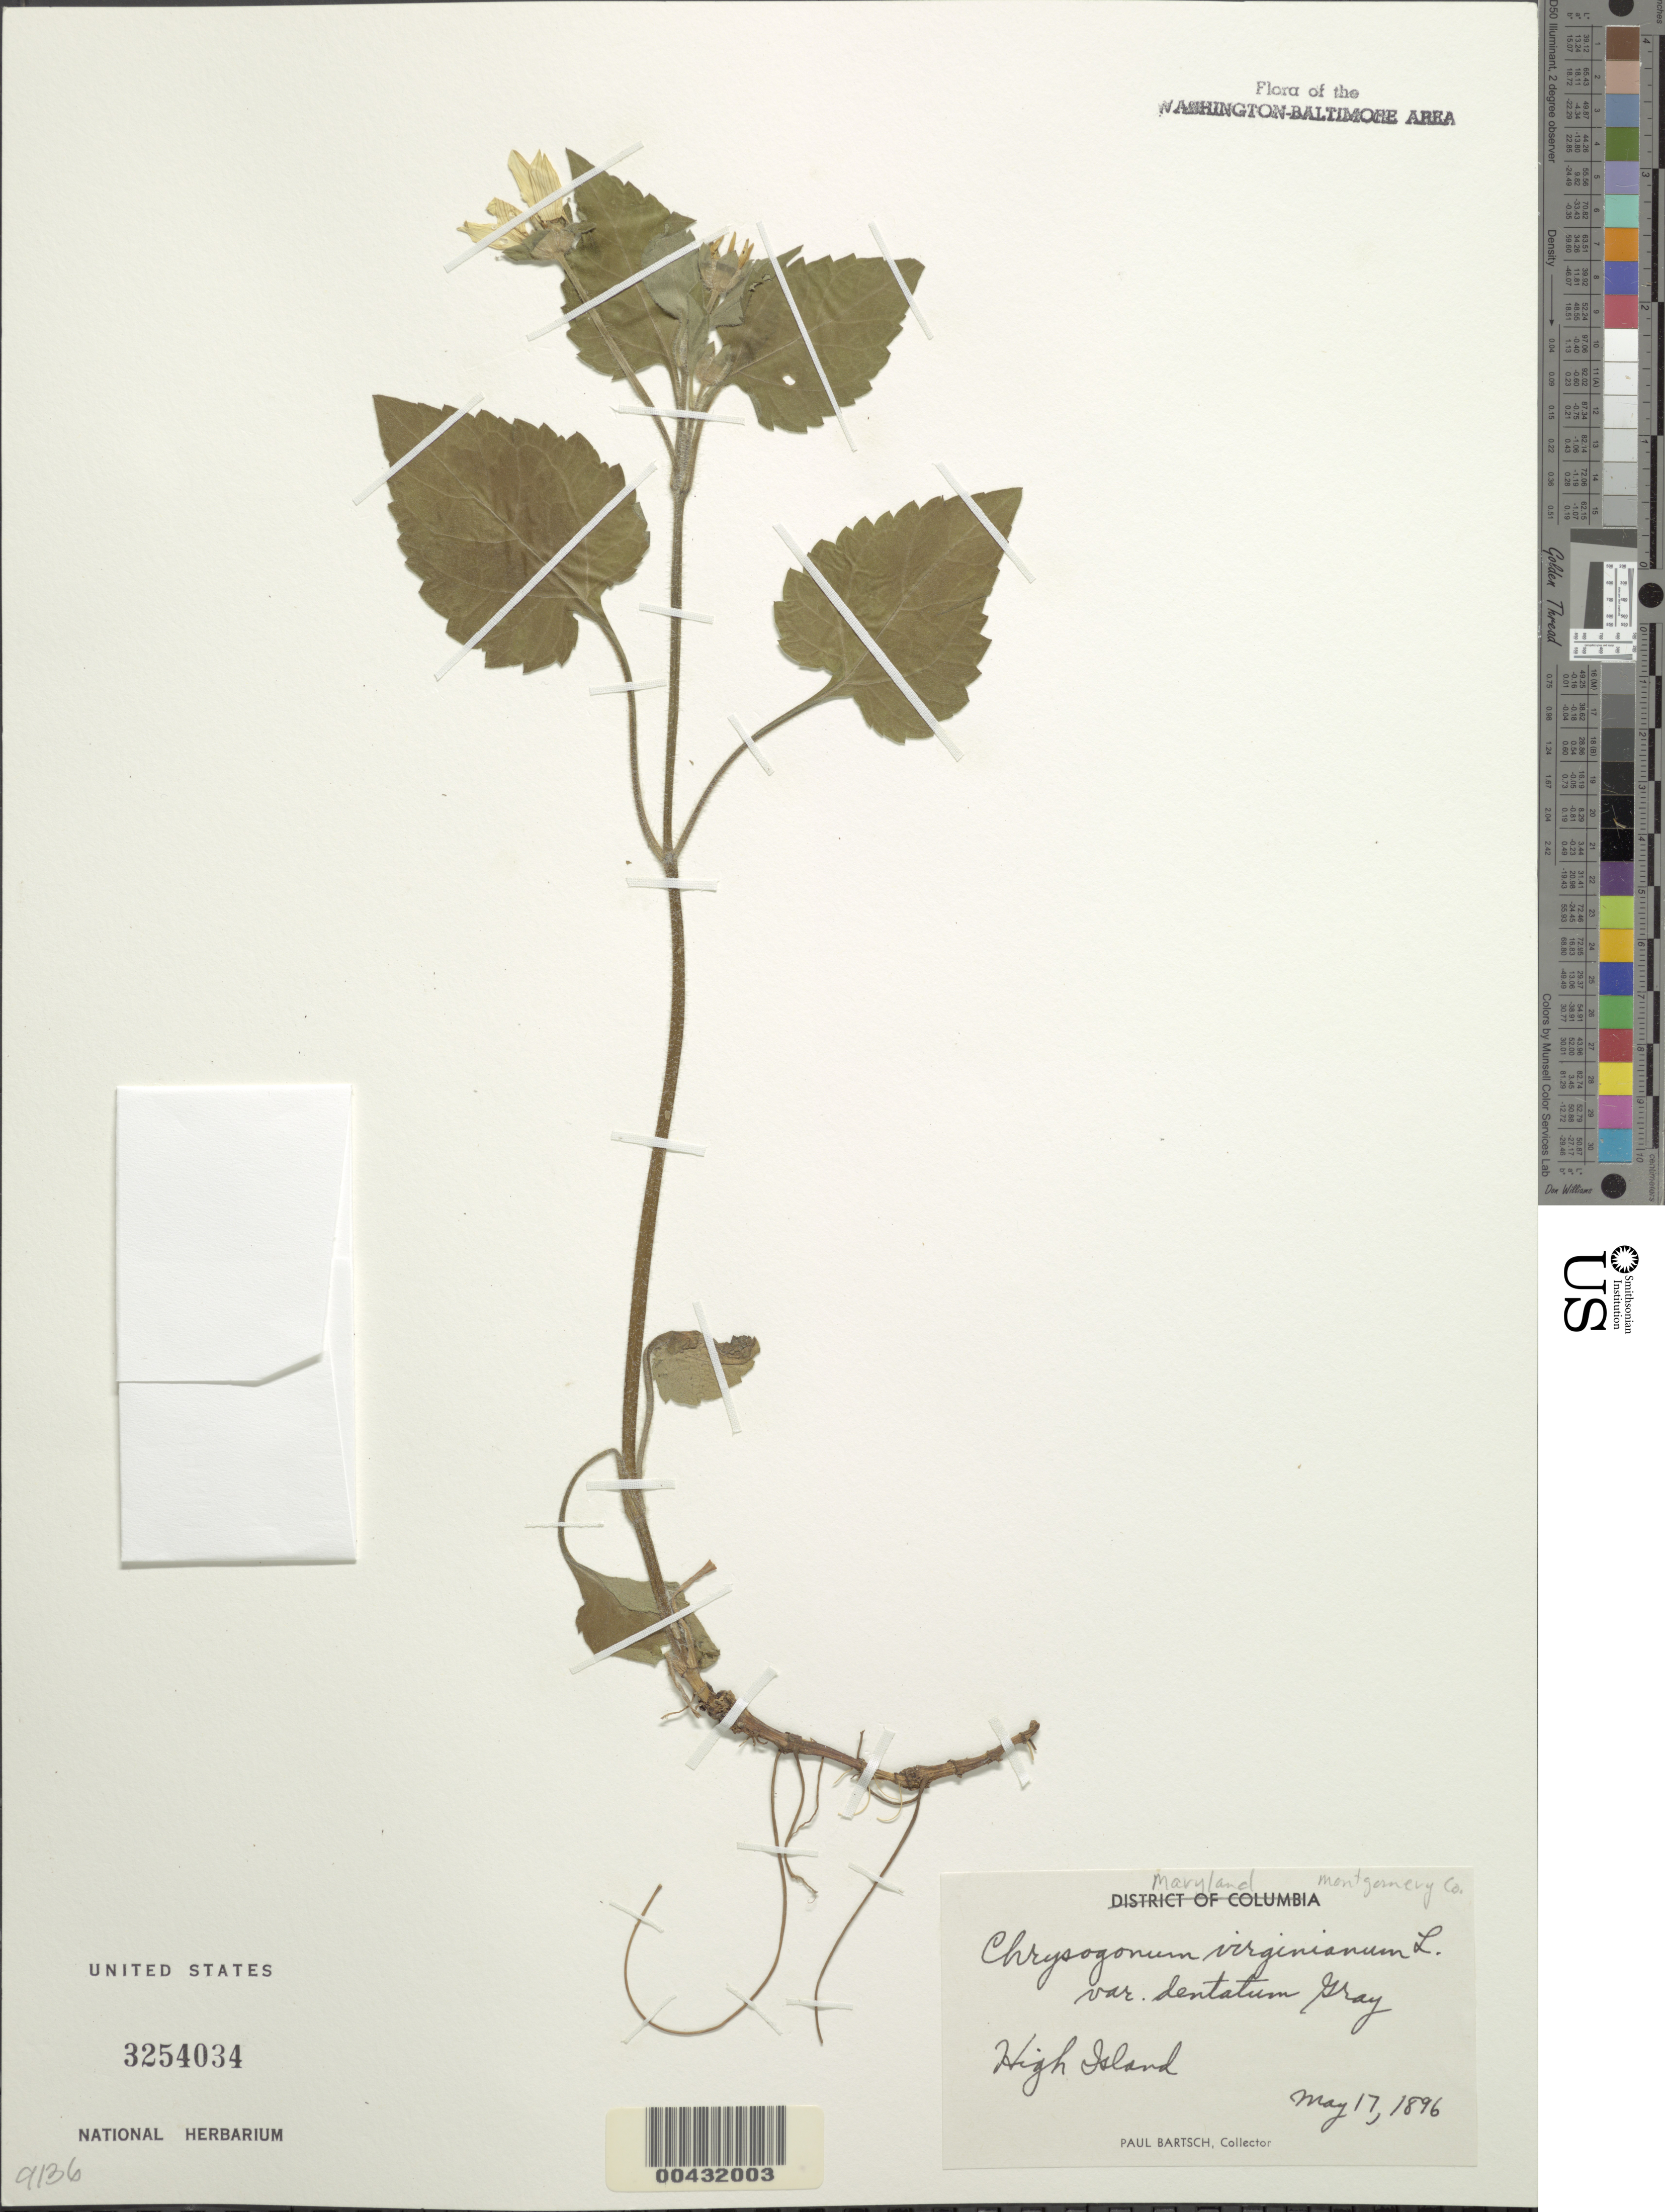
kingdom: Plantae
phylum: Tracheophyta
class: Magnoliopsida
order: Asterales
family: Asteraceae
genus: Chrysogonum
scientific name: Chrysogonum virginianum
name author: L.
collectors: P. Bartsch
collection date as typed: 17 May 1896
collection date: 1896-05-17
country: United States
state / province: Maryland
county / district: Montgomery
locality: High Island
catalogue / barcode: US 3254034